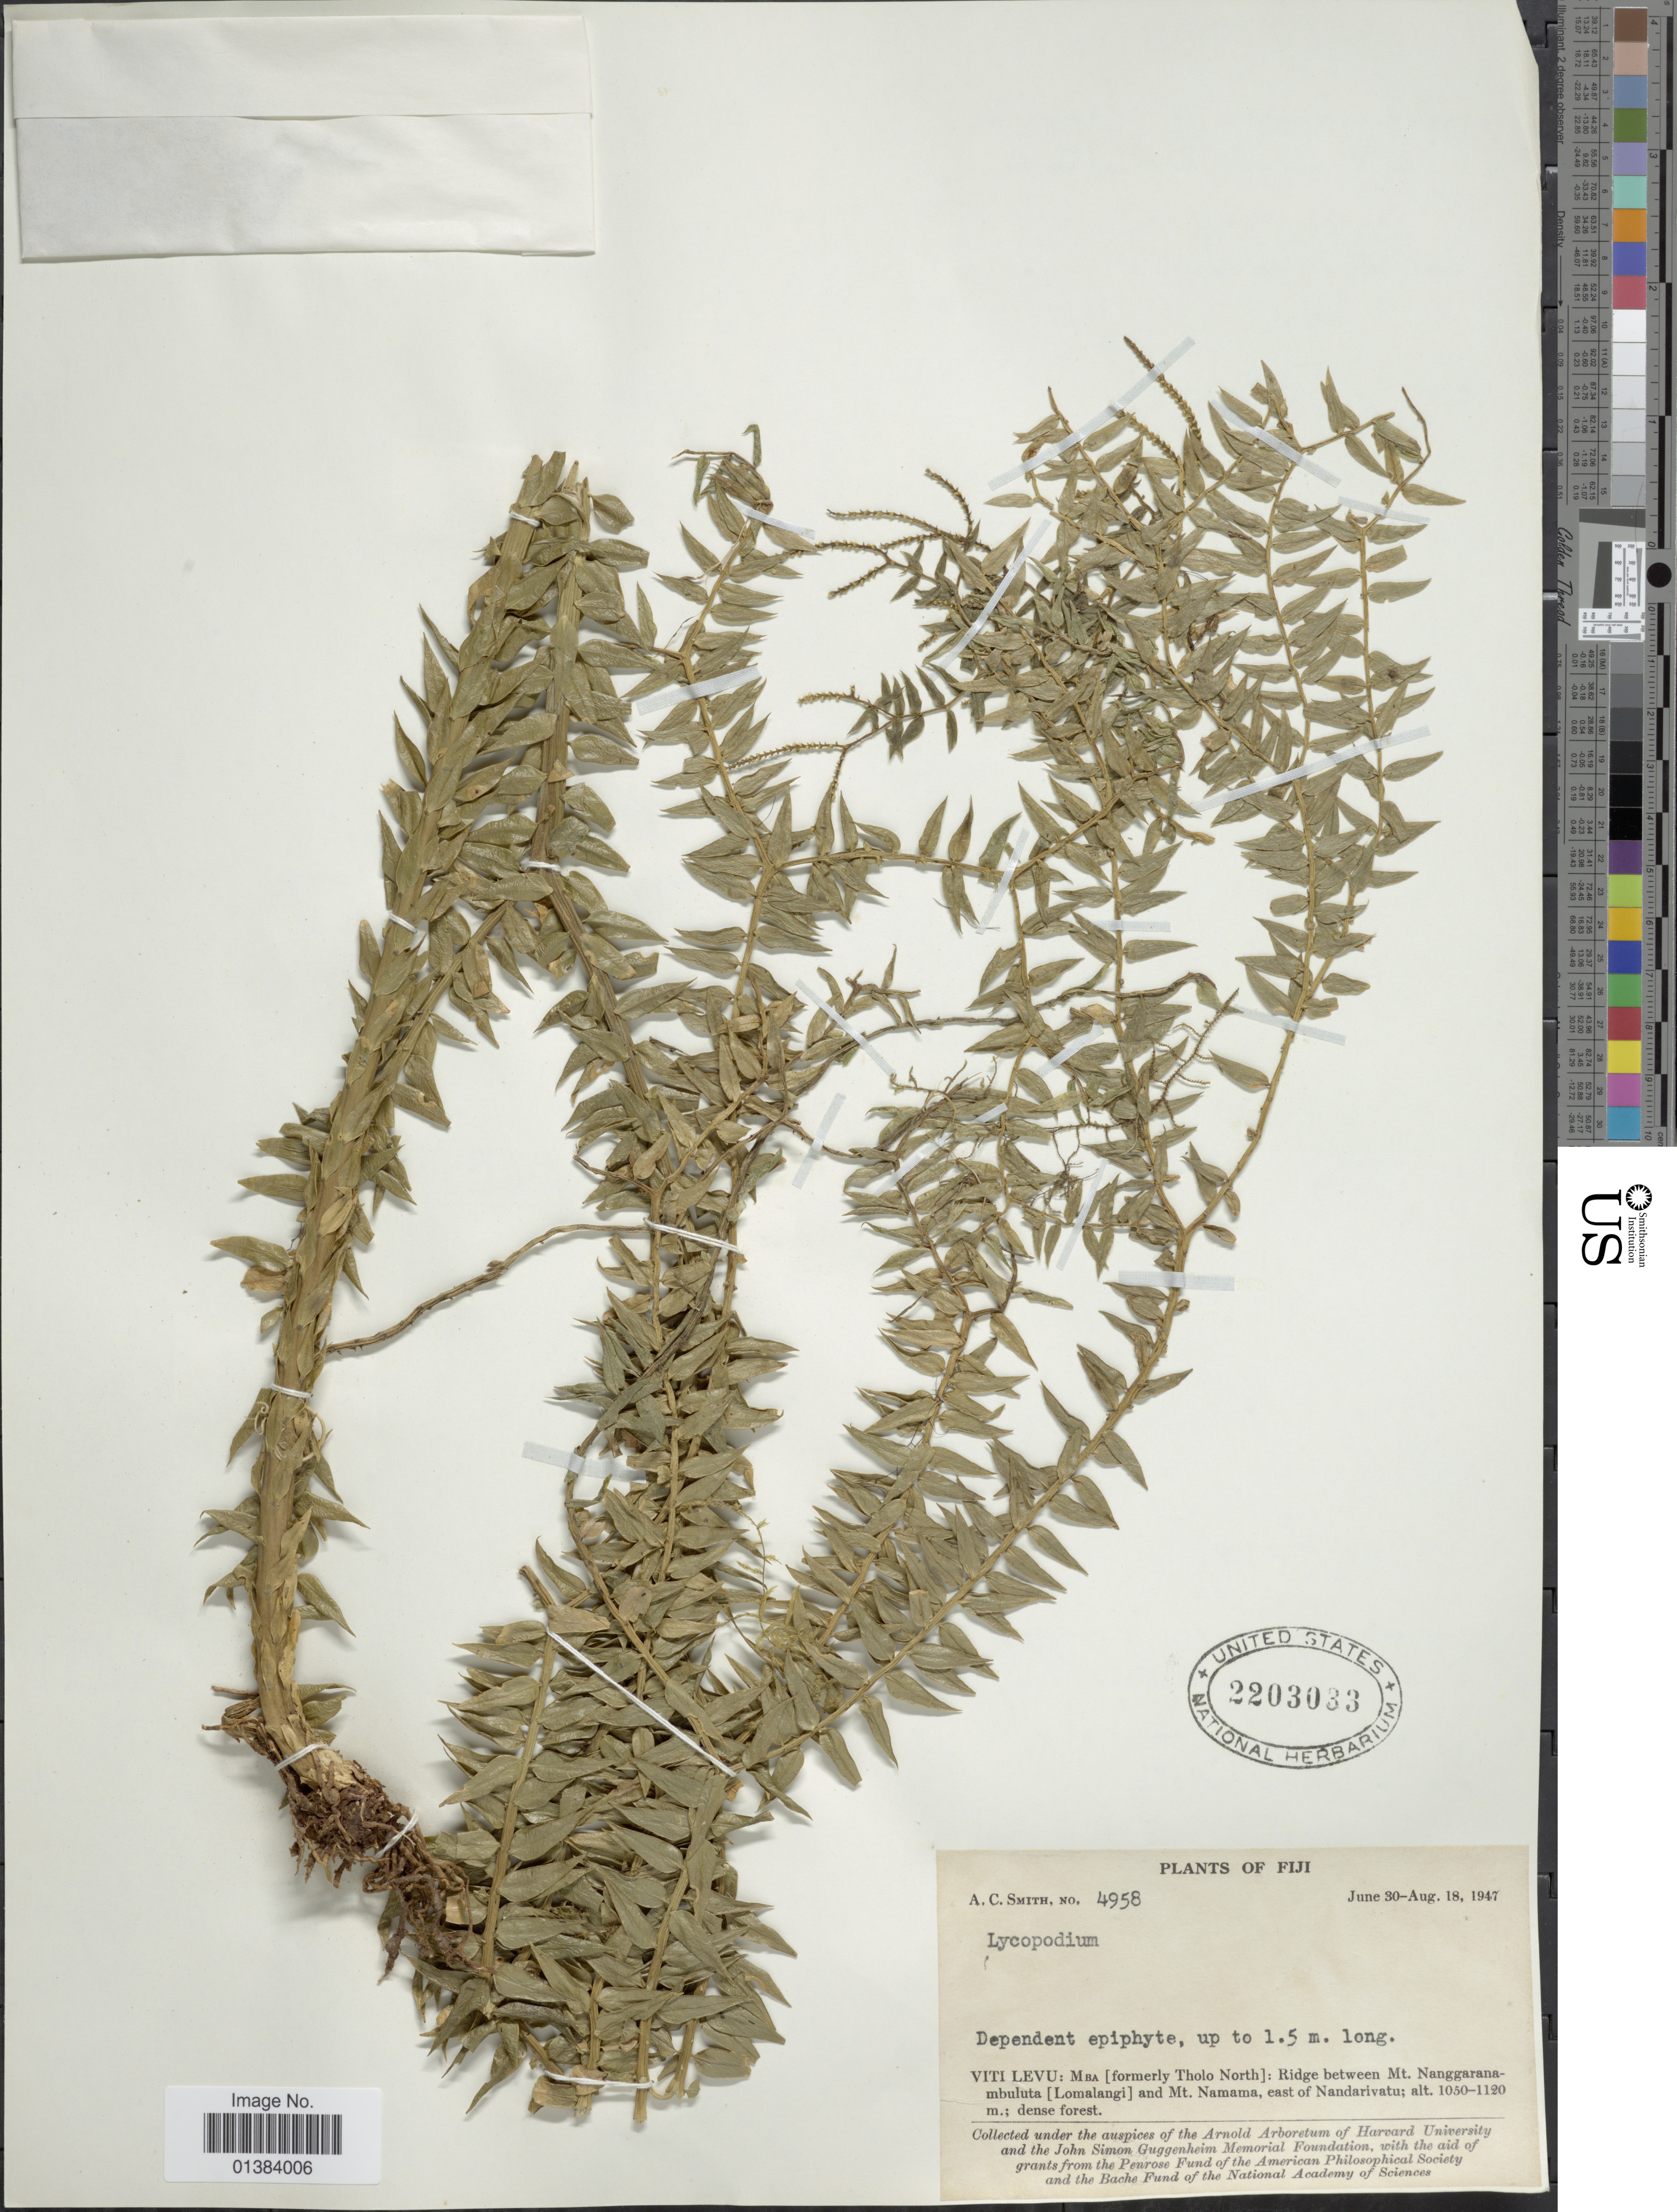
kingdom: Plantae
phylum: Tracheophyta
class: Lycopodiopsida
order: Lycopodiales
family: Lycopodiaceae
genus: Phlegmariurus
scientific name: Phlegmariurus trifoliatus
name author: (Copel.) A. R. Field & Bostock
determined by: Field, A. R.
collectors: A. C. Smith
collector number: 4958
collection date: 1947-06-30/1947-08-18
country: Fiji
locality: Viti Levu: Mba [formerly Tholo North]: Ridge between Mt. Nanggaranambuluta [Lomalangi] and Mt. Namama, east of Nandarivatu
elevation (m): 1050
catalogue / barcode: US 2203033